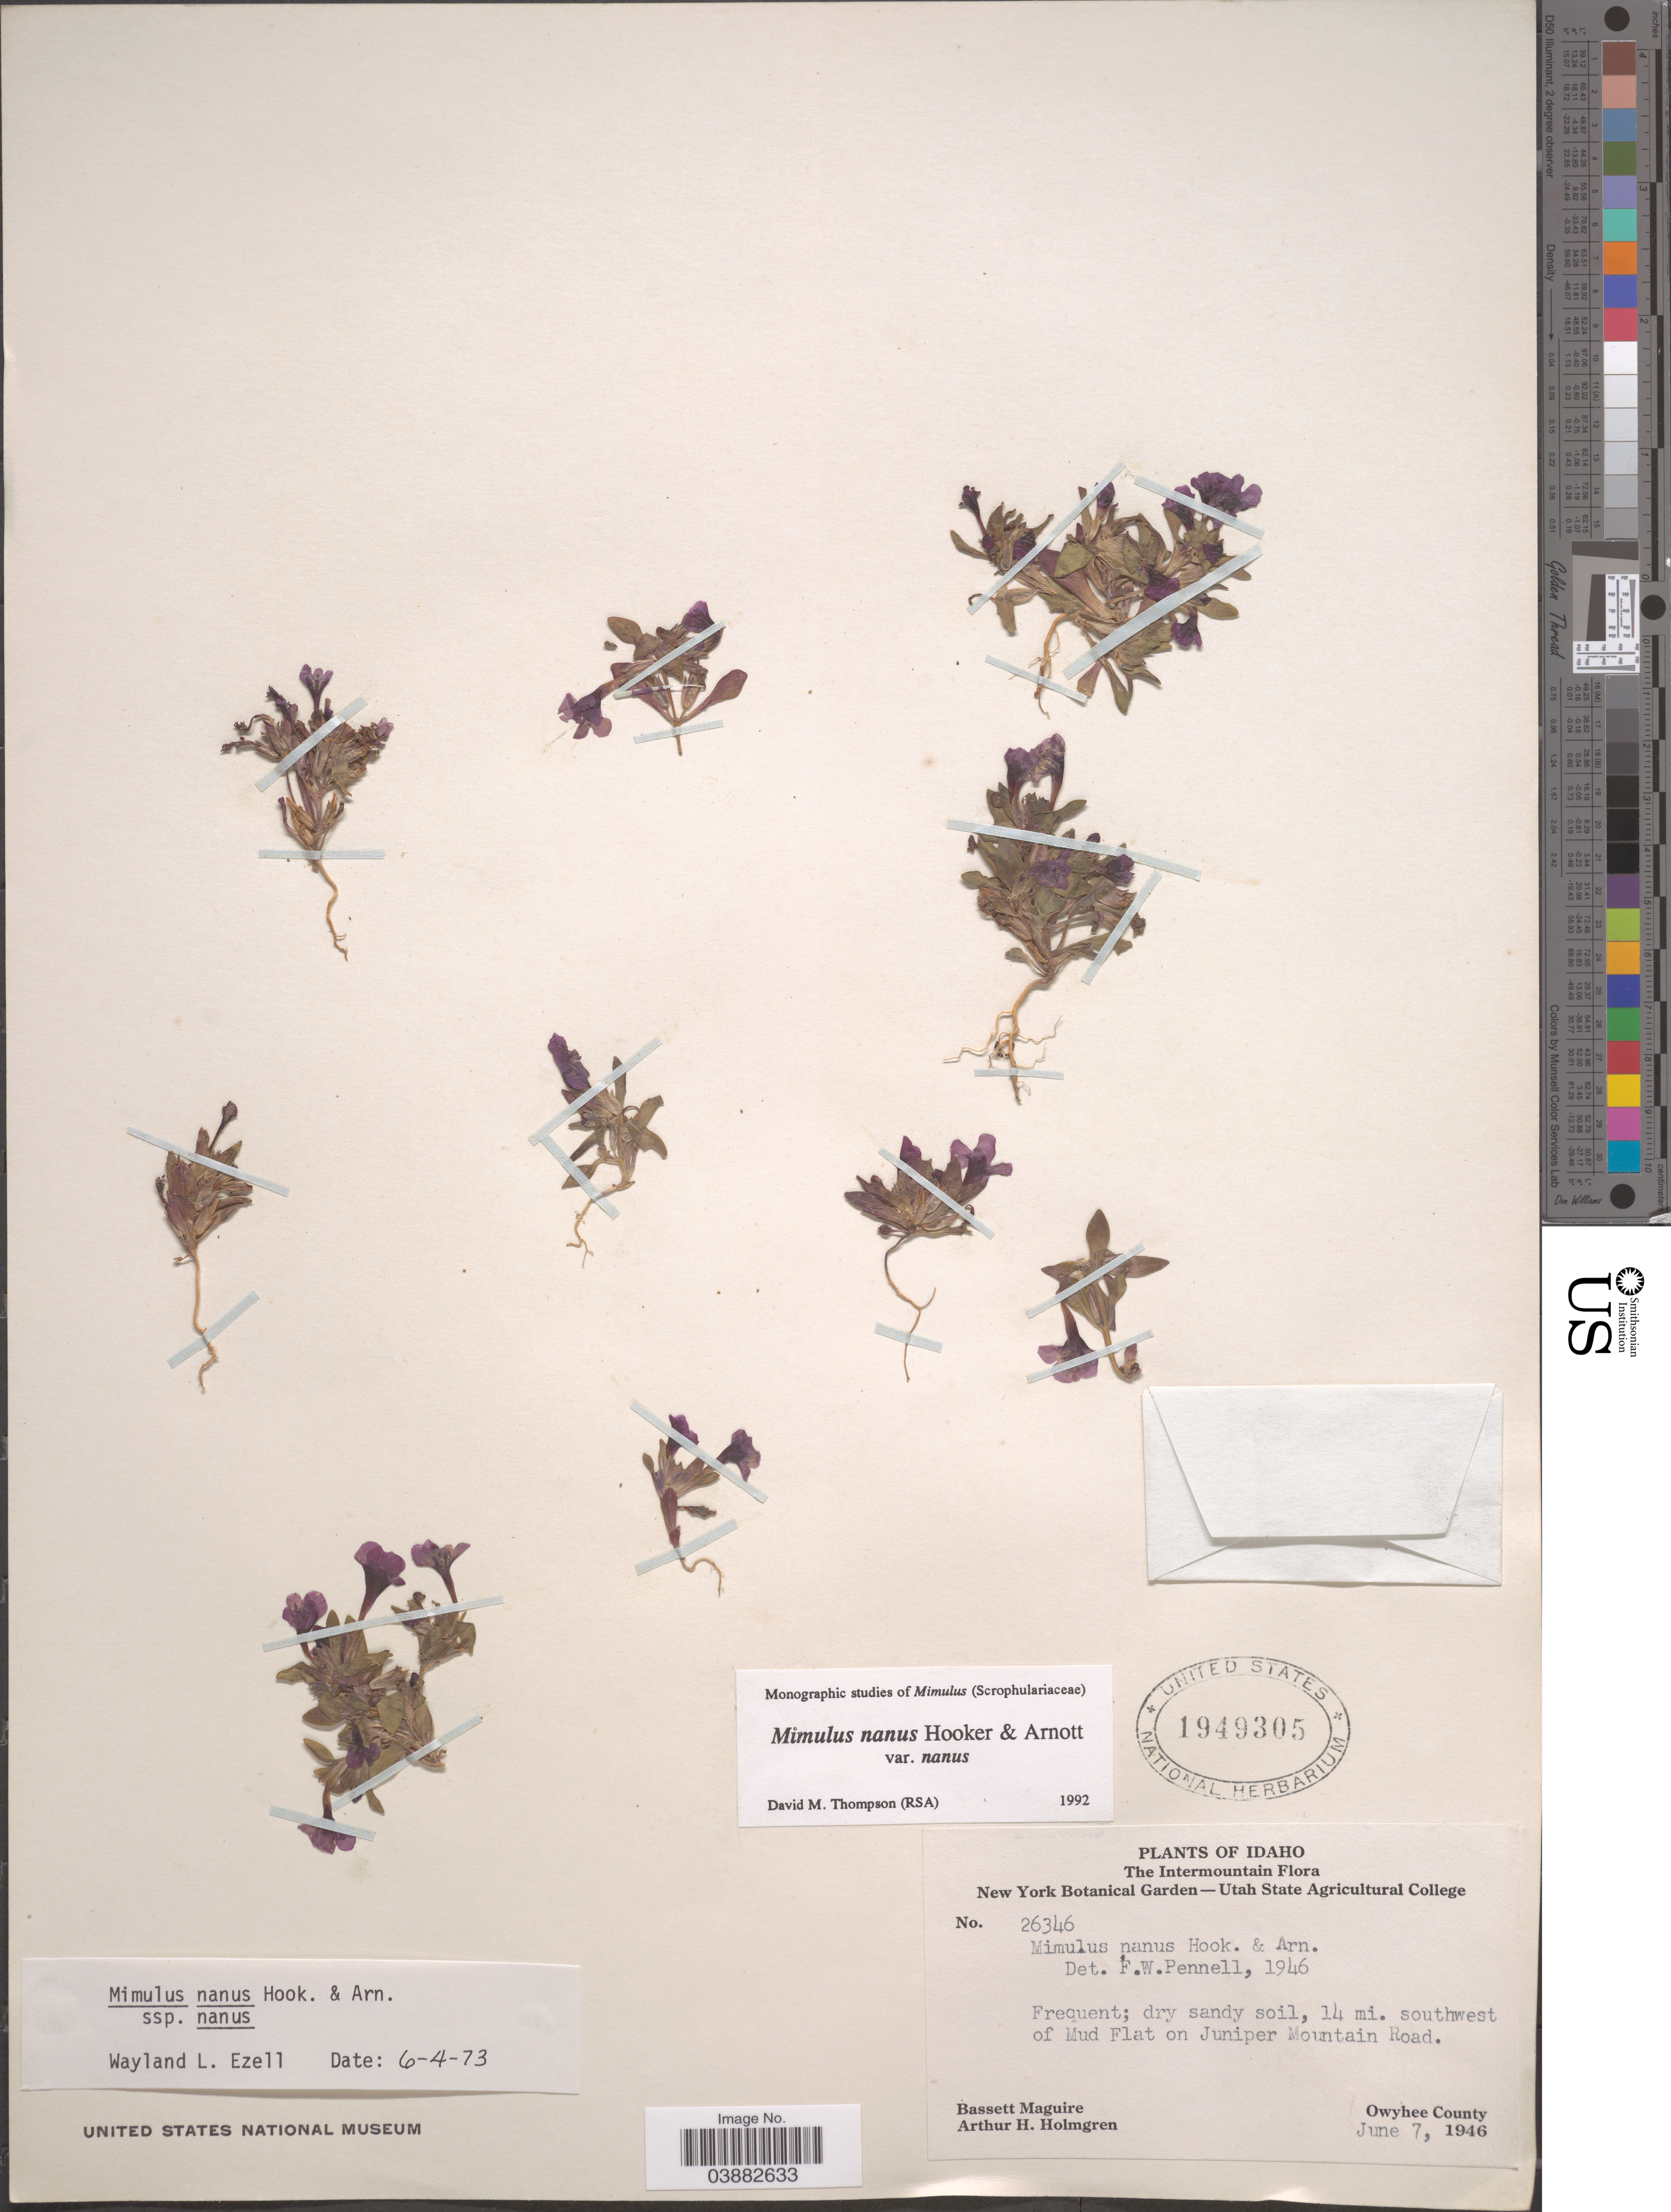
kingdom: Plantae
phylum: Tracheophyta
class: Magnoliopsida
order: Lamiales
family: Phrymaceae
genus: Mimulus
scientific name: Mimulus nanus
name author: Hook. & Arn.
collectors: B. Maguire & A. H. Holmgren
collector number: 26346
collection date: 1946-06-07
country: United States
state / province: Idaho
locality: The Intermountain. 14 mi. southwest of Mud Flat on Juniper Mountain Road. Owyhee County.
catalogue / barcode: US 1949305